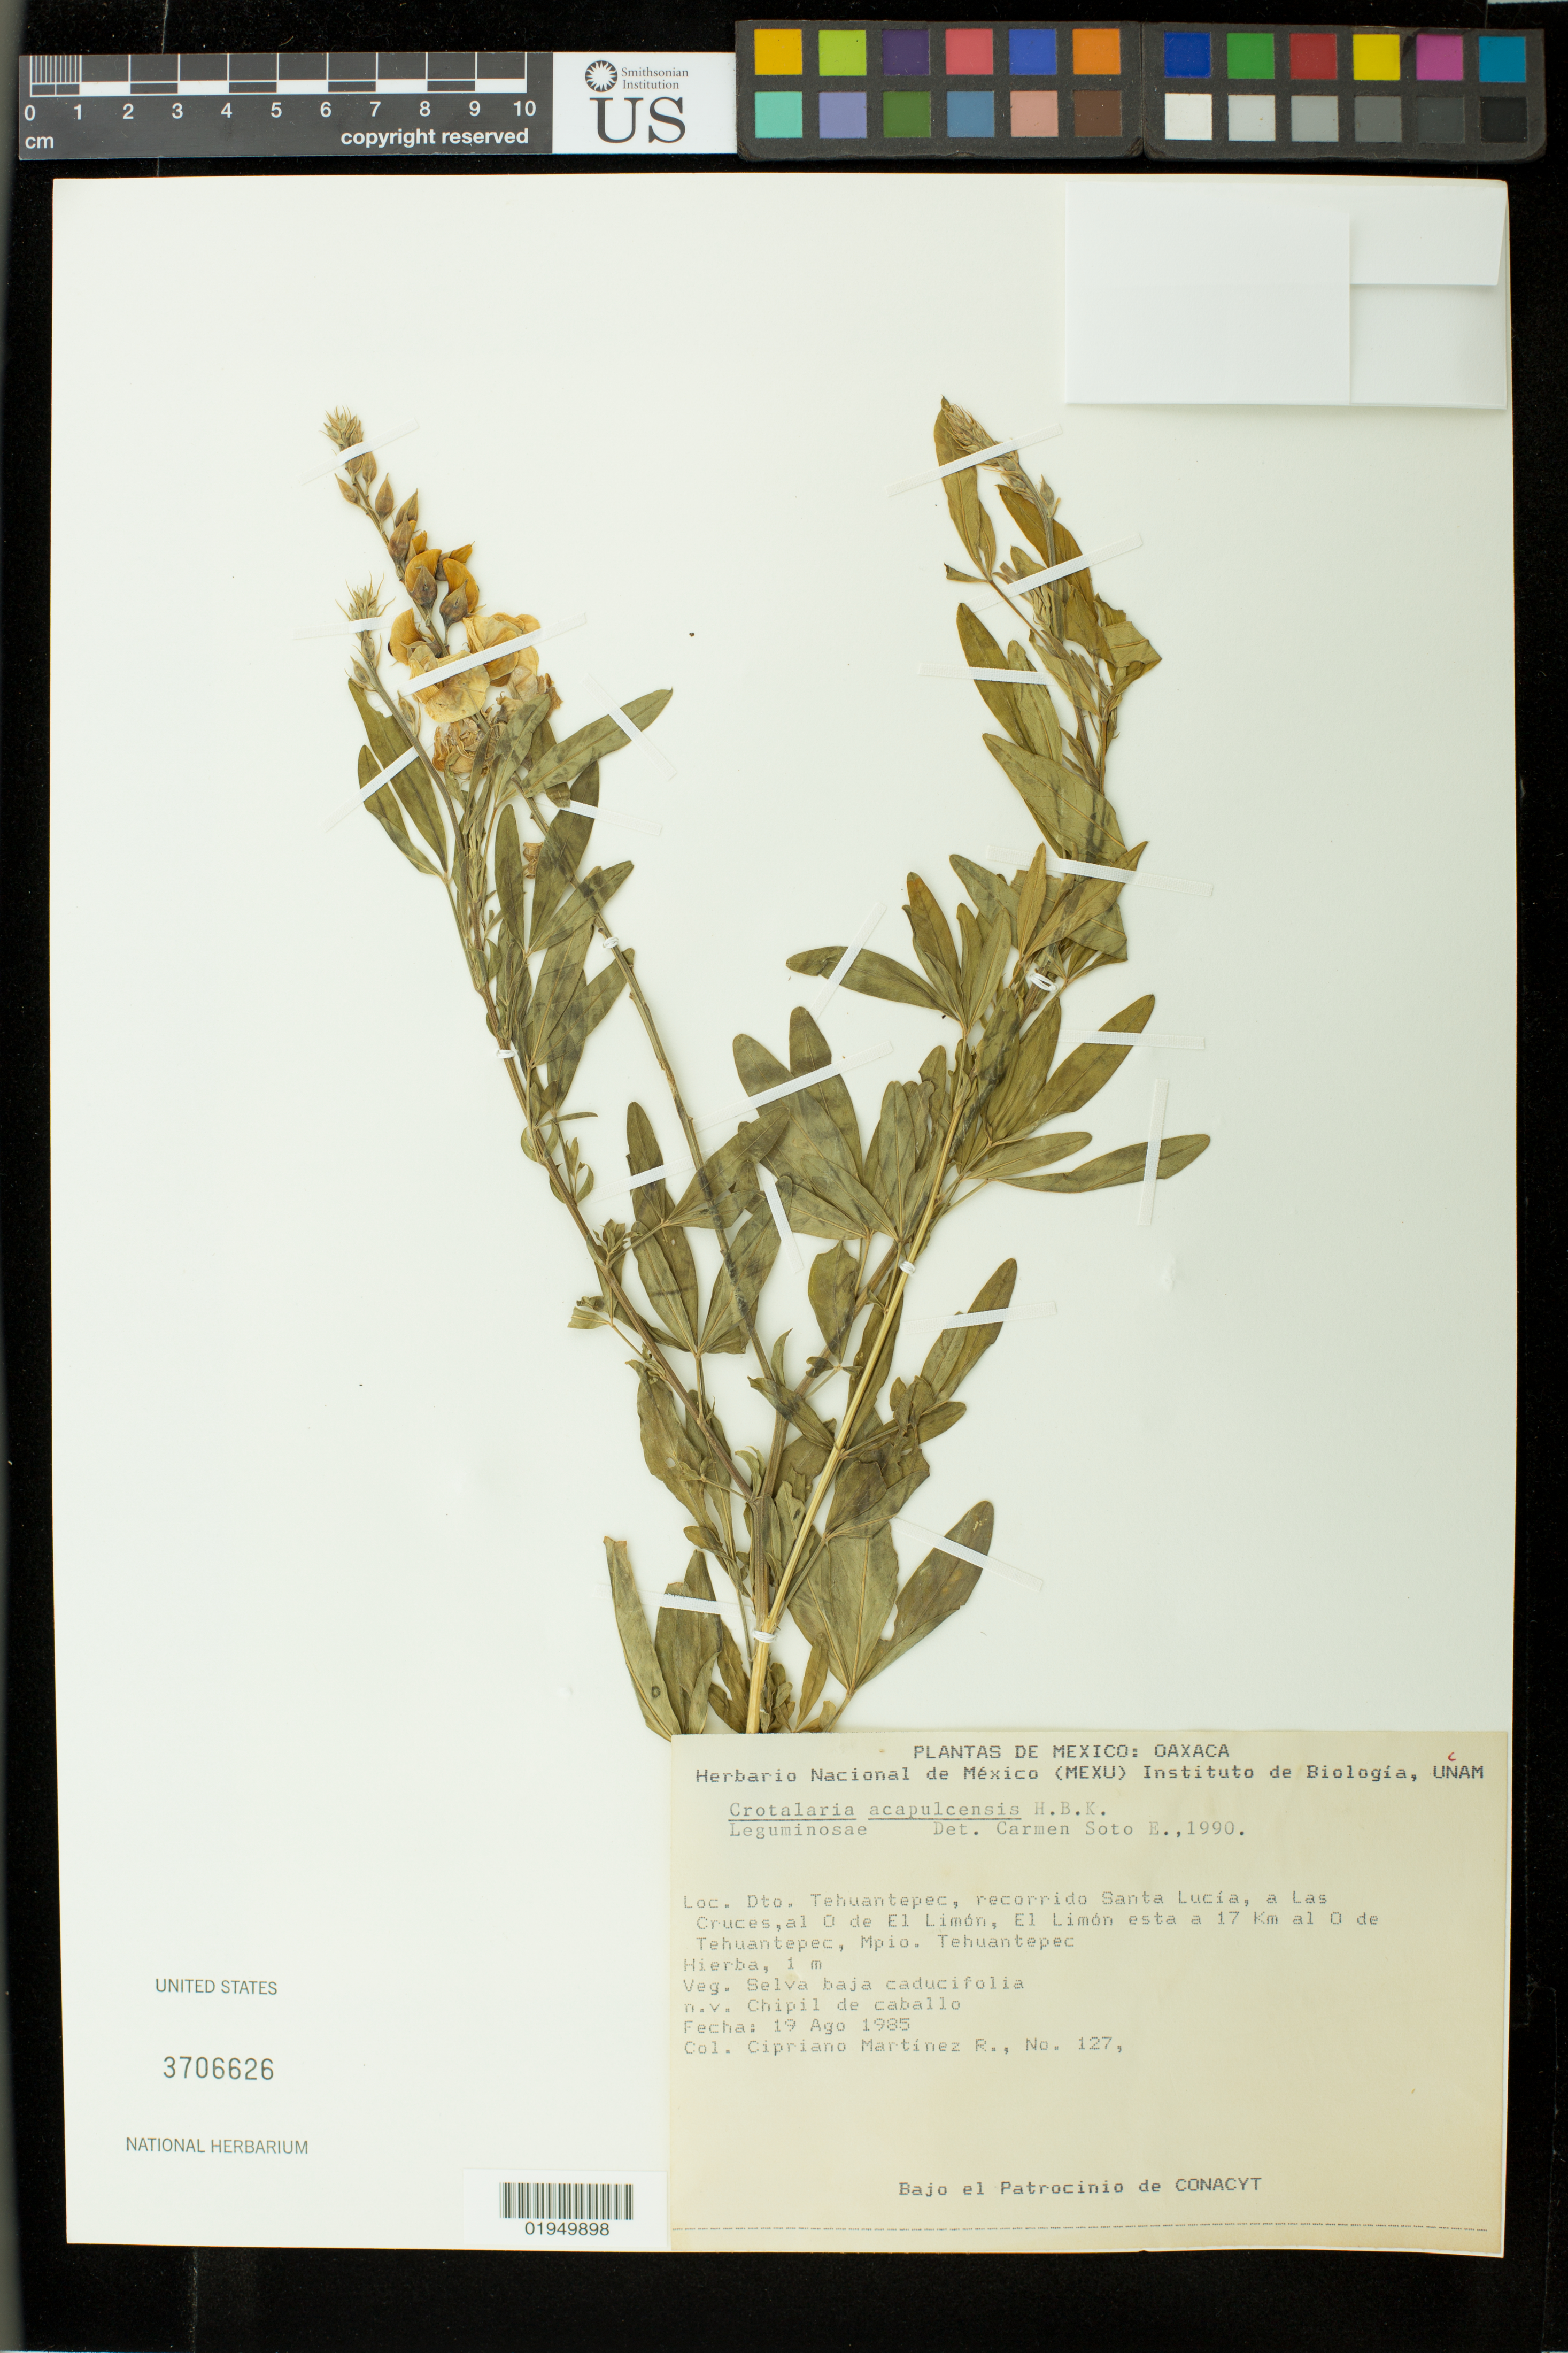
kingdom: Plantae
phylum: Tracheophyta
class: Magnoliopsida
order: Fabales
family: Fabaceae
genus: Crotalaria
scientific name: Crotalaria acapulcensis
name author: Hook. & Arn.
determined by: Soto-Estrada, Carmen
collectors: C. Martínez R.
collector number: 127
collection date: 1985-08-19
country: Mexico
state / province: Oaxaca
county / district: Tehuantepec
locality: Recorrido Santa Lucia, a Las Cruces, al O de El Limon, El Limon esta a 17 km al O de Tehuantepec, Mpio. Tehuantepec.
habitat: Selva baja caducifolia.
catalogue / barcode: US 3706626